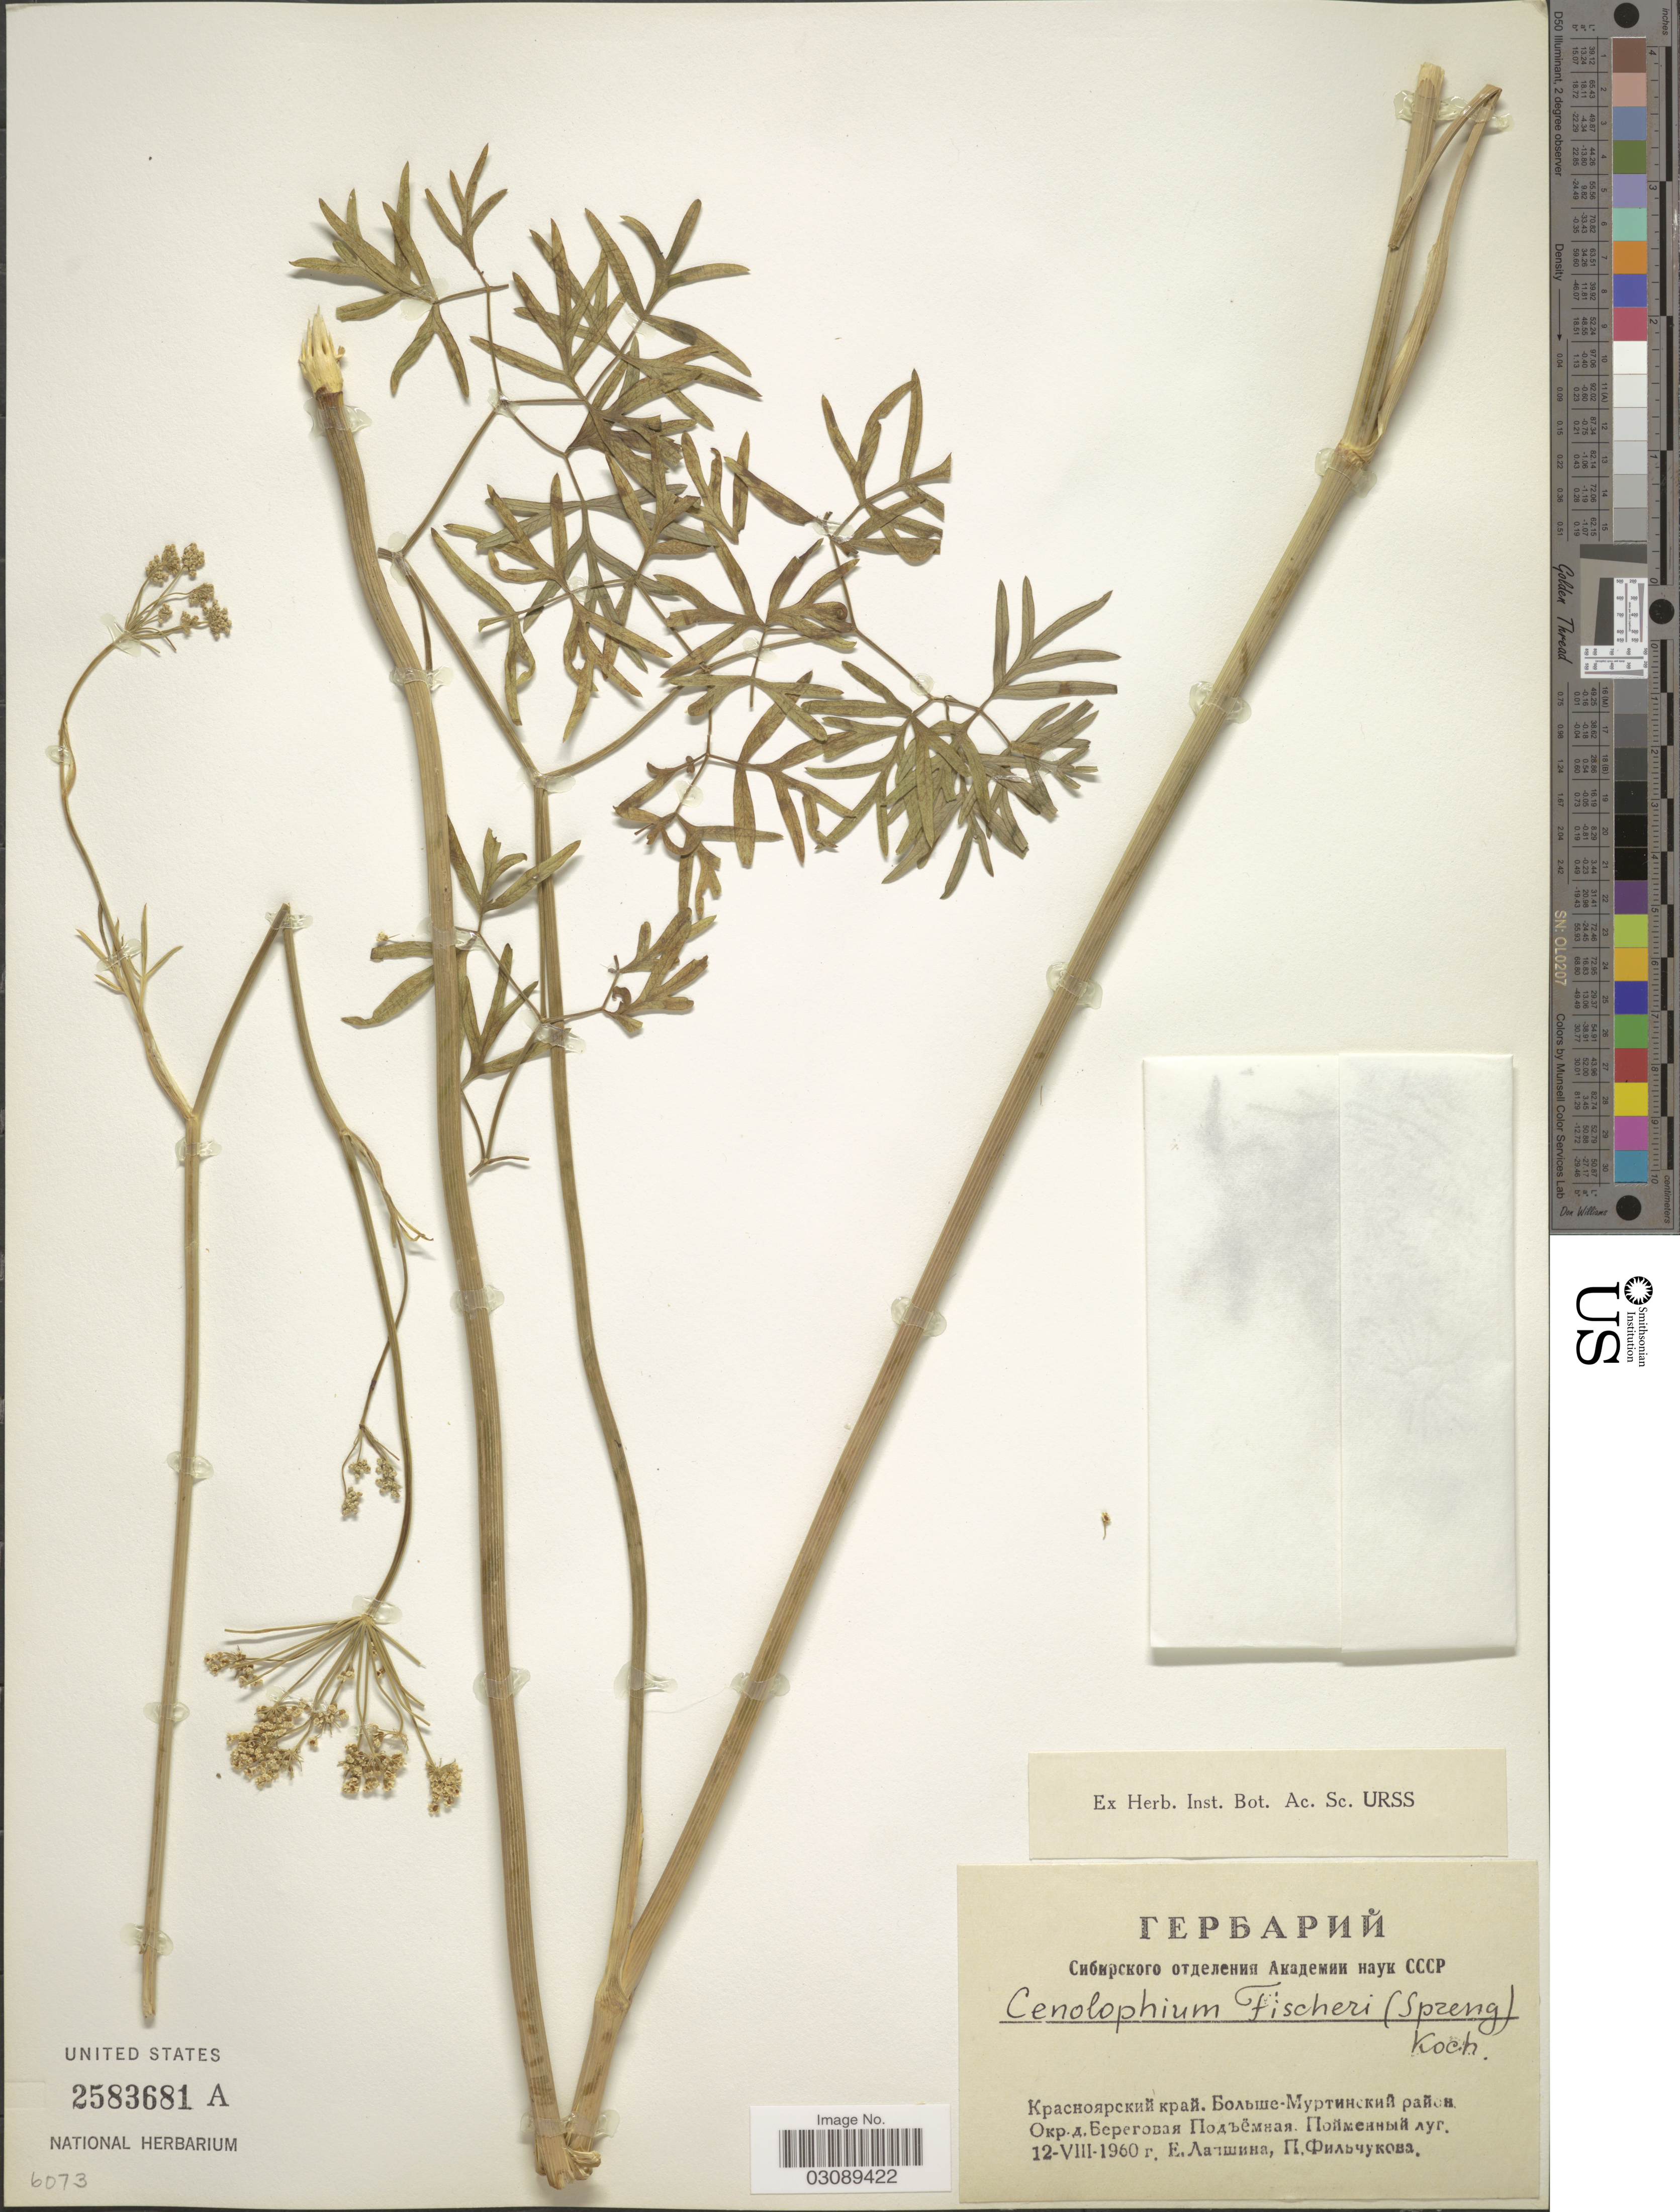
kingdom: Plantae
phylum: Tracheophyta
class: Magnoliopsida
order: Apiales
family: Apiaceae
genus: Cenolophium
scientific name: Cenolophium fischeri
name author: (Spreng.) W.D.J. Koch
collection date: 1960-08-12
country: U.S.S.R.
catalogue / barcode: US 2583681A